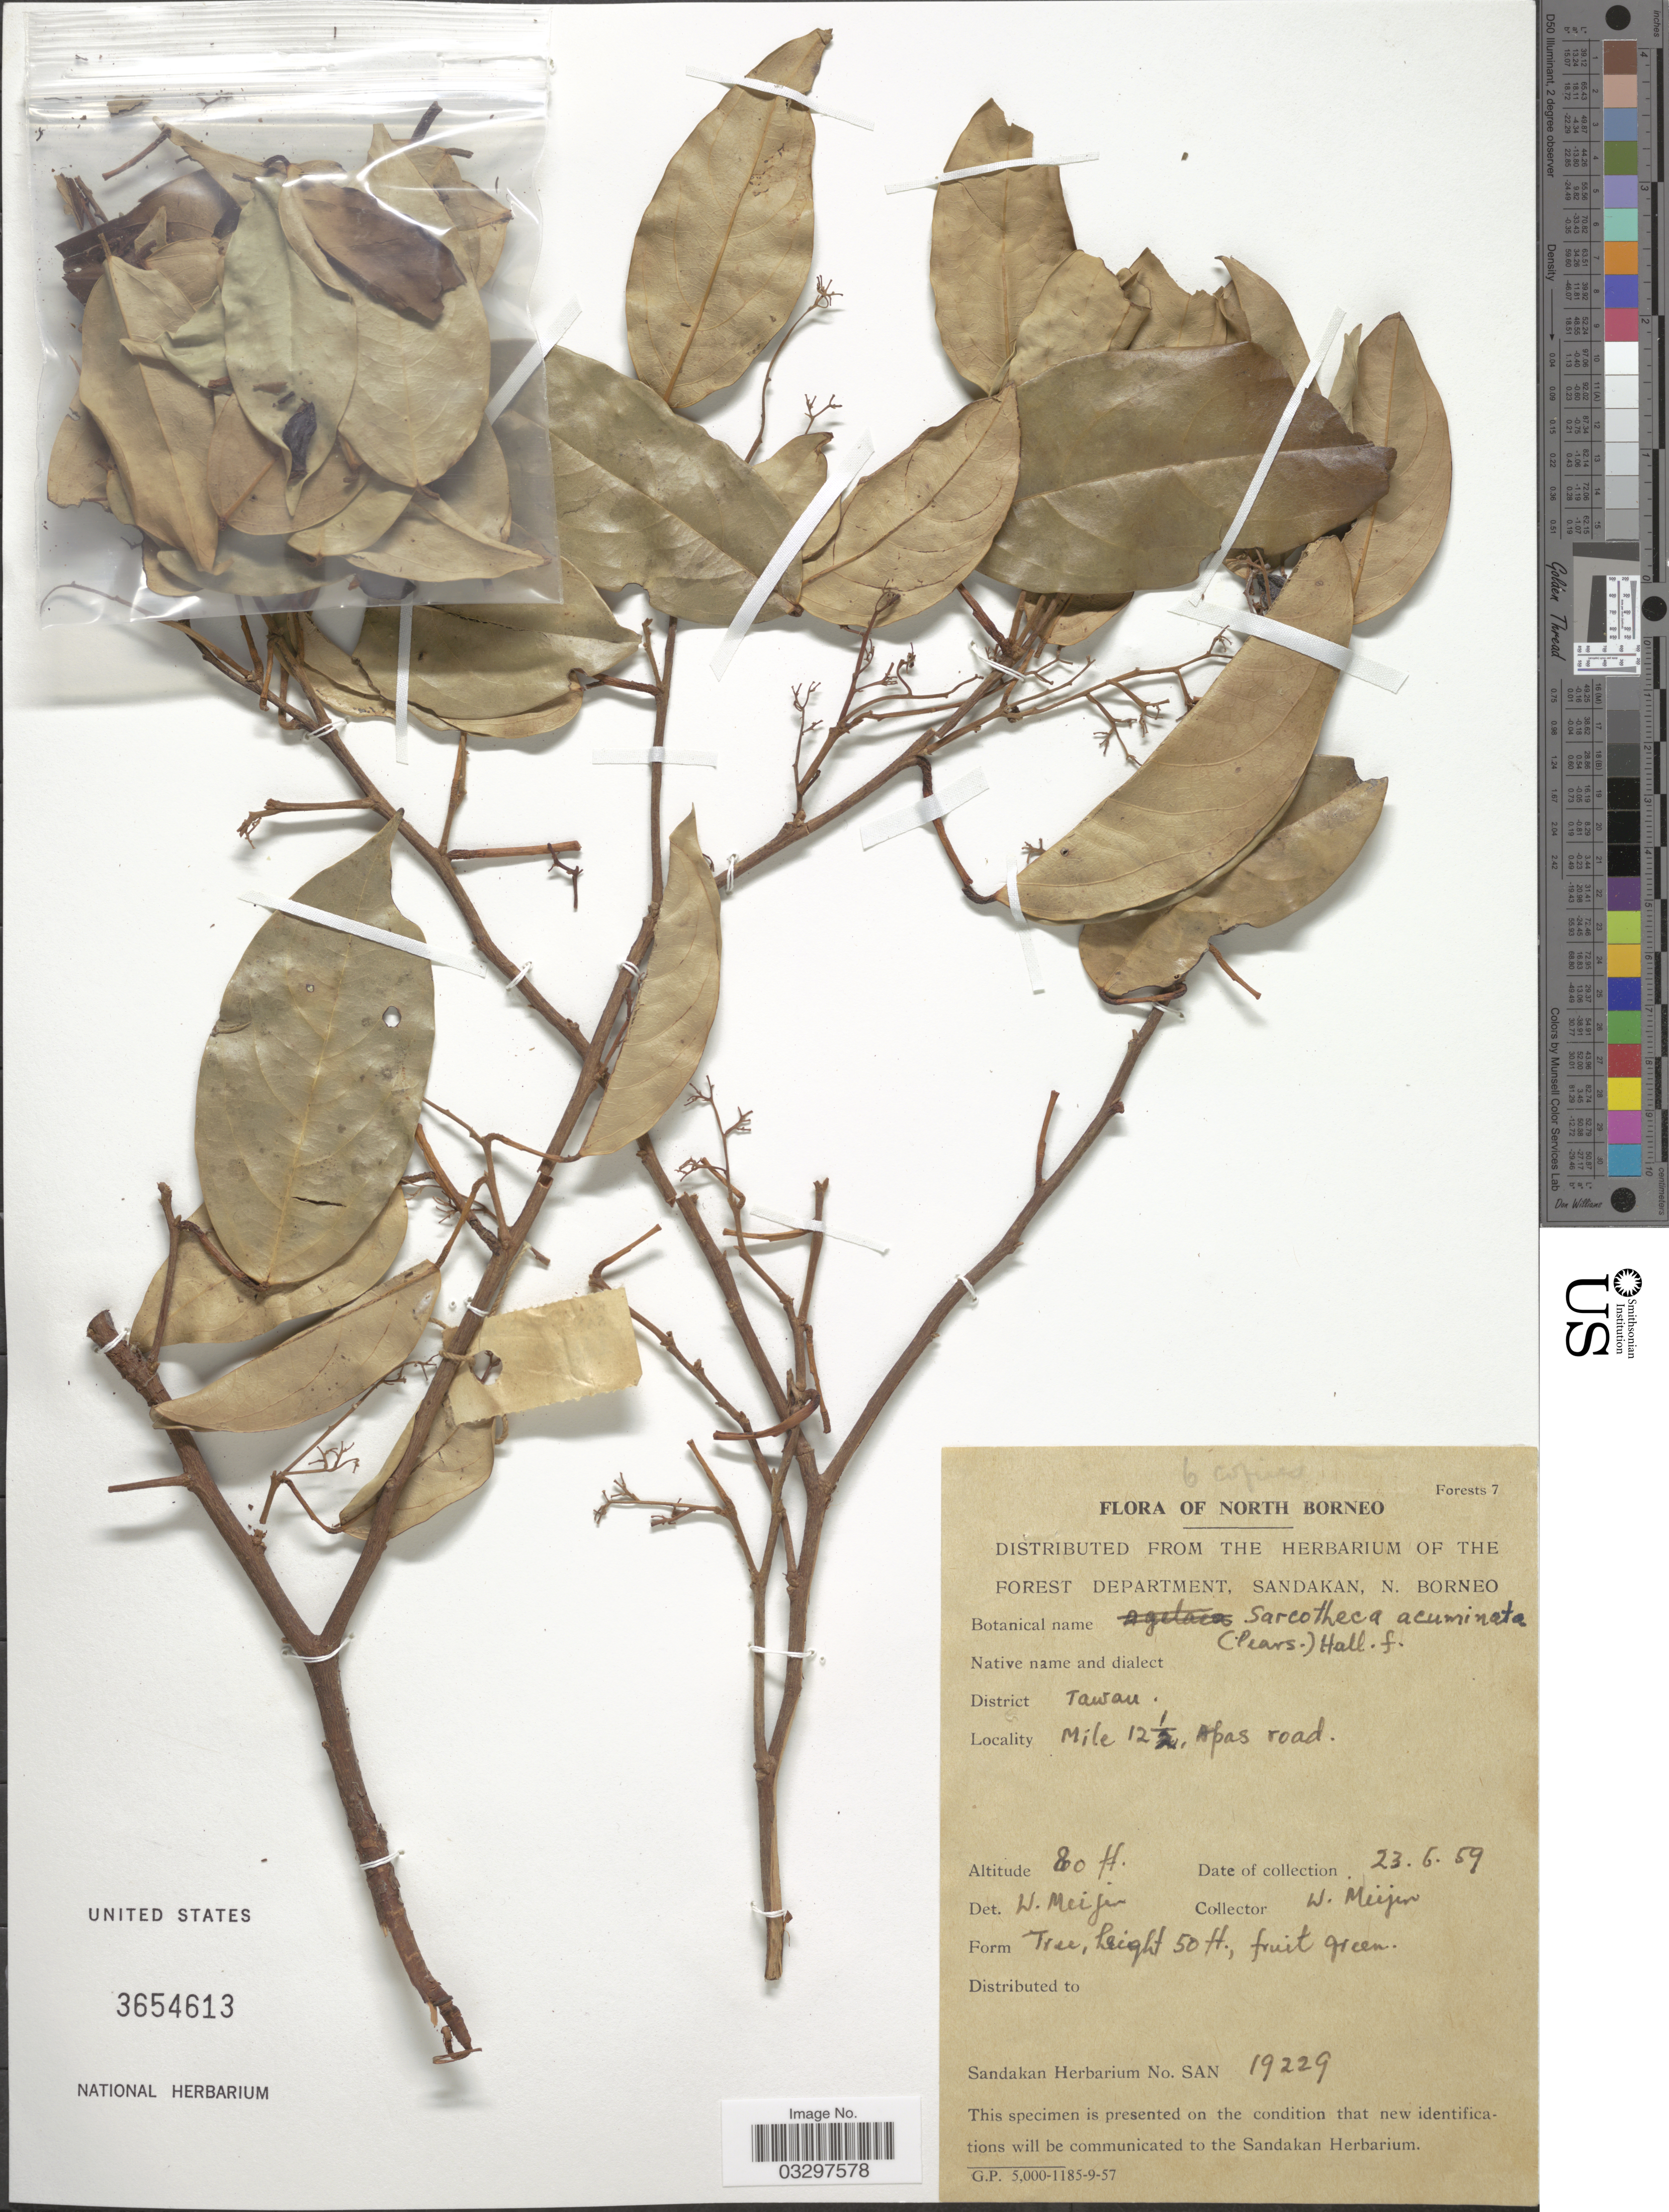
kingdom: Plantae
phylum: Tracheophyta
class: Magnoliopsida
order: Oxalidales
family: Oxalidaceae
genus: Sarcotheca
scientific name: Sarcotheca diversifolia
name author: (Miq.) Hallier f.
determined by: Veldkamp, J. F.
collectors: W. Meijer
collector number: SAN 19229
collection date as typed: Transcribed d/m/y: 23/6/59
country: Malaysia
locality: North Borneo. District Tawau. Mile 12½, Apas road.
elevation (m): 24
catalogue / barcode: US 3654613